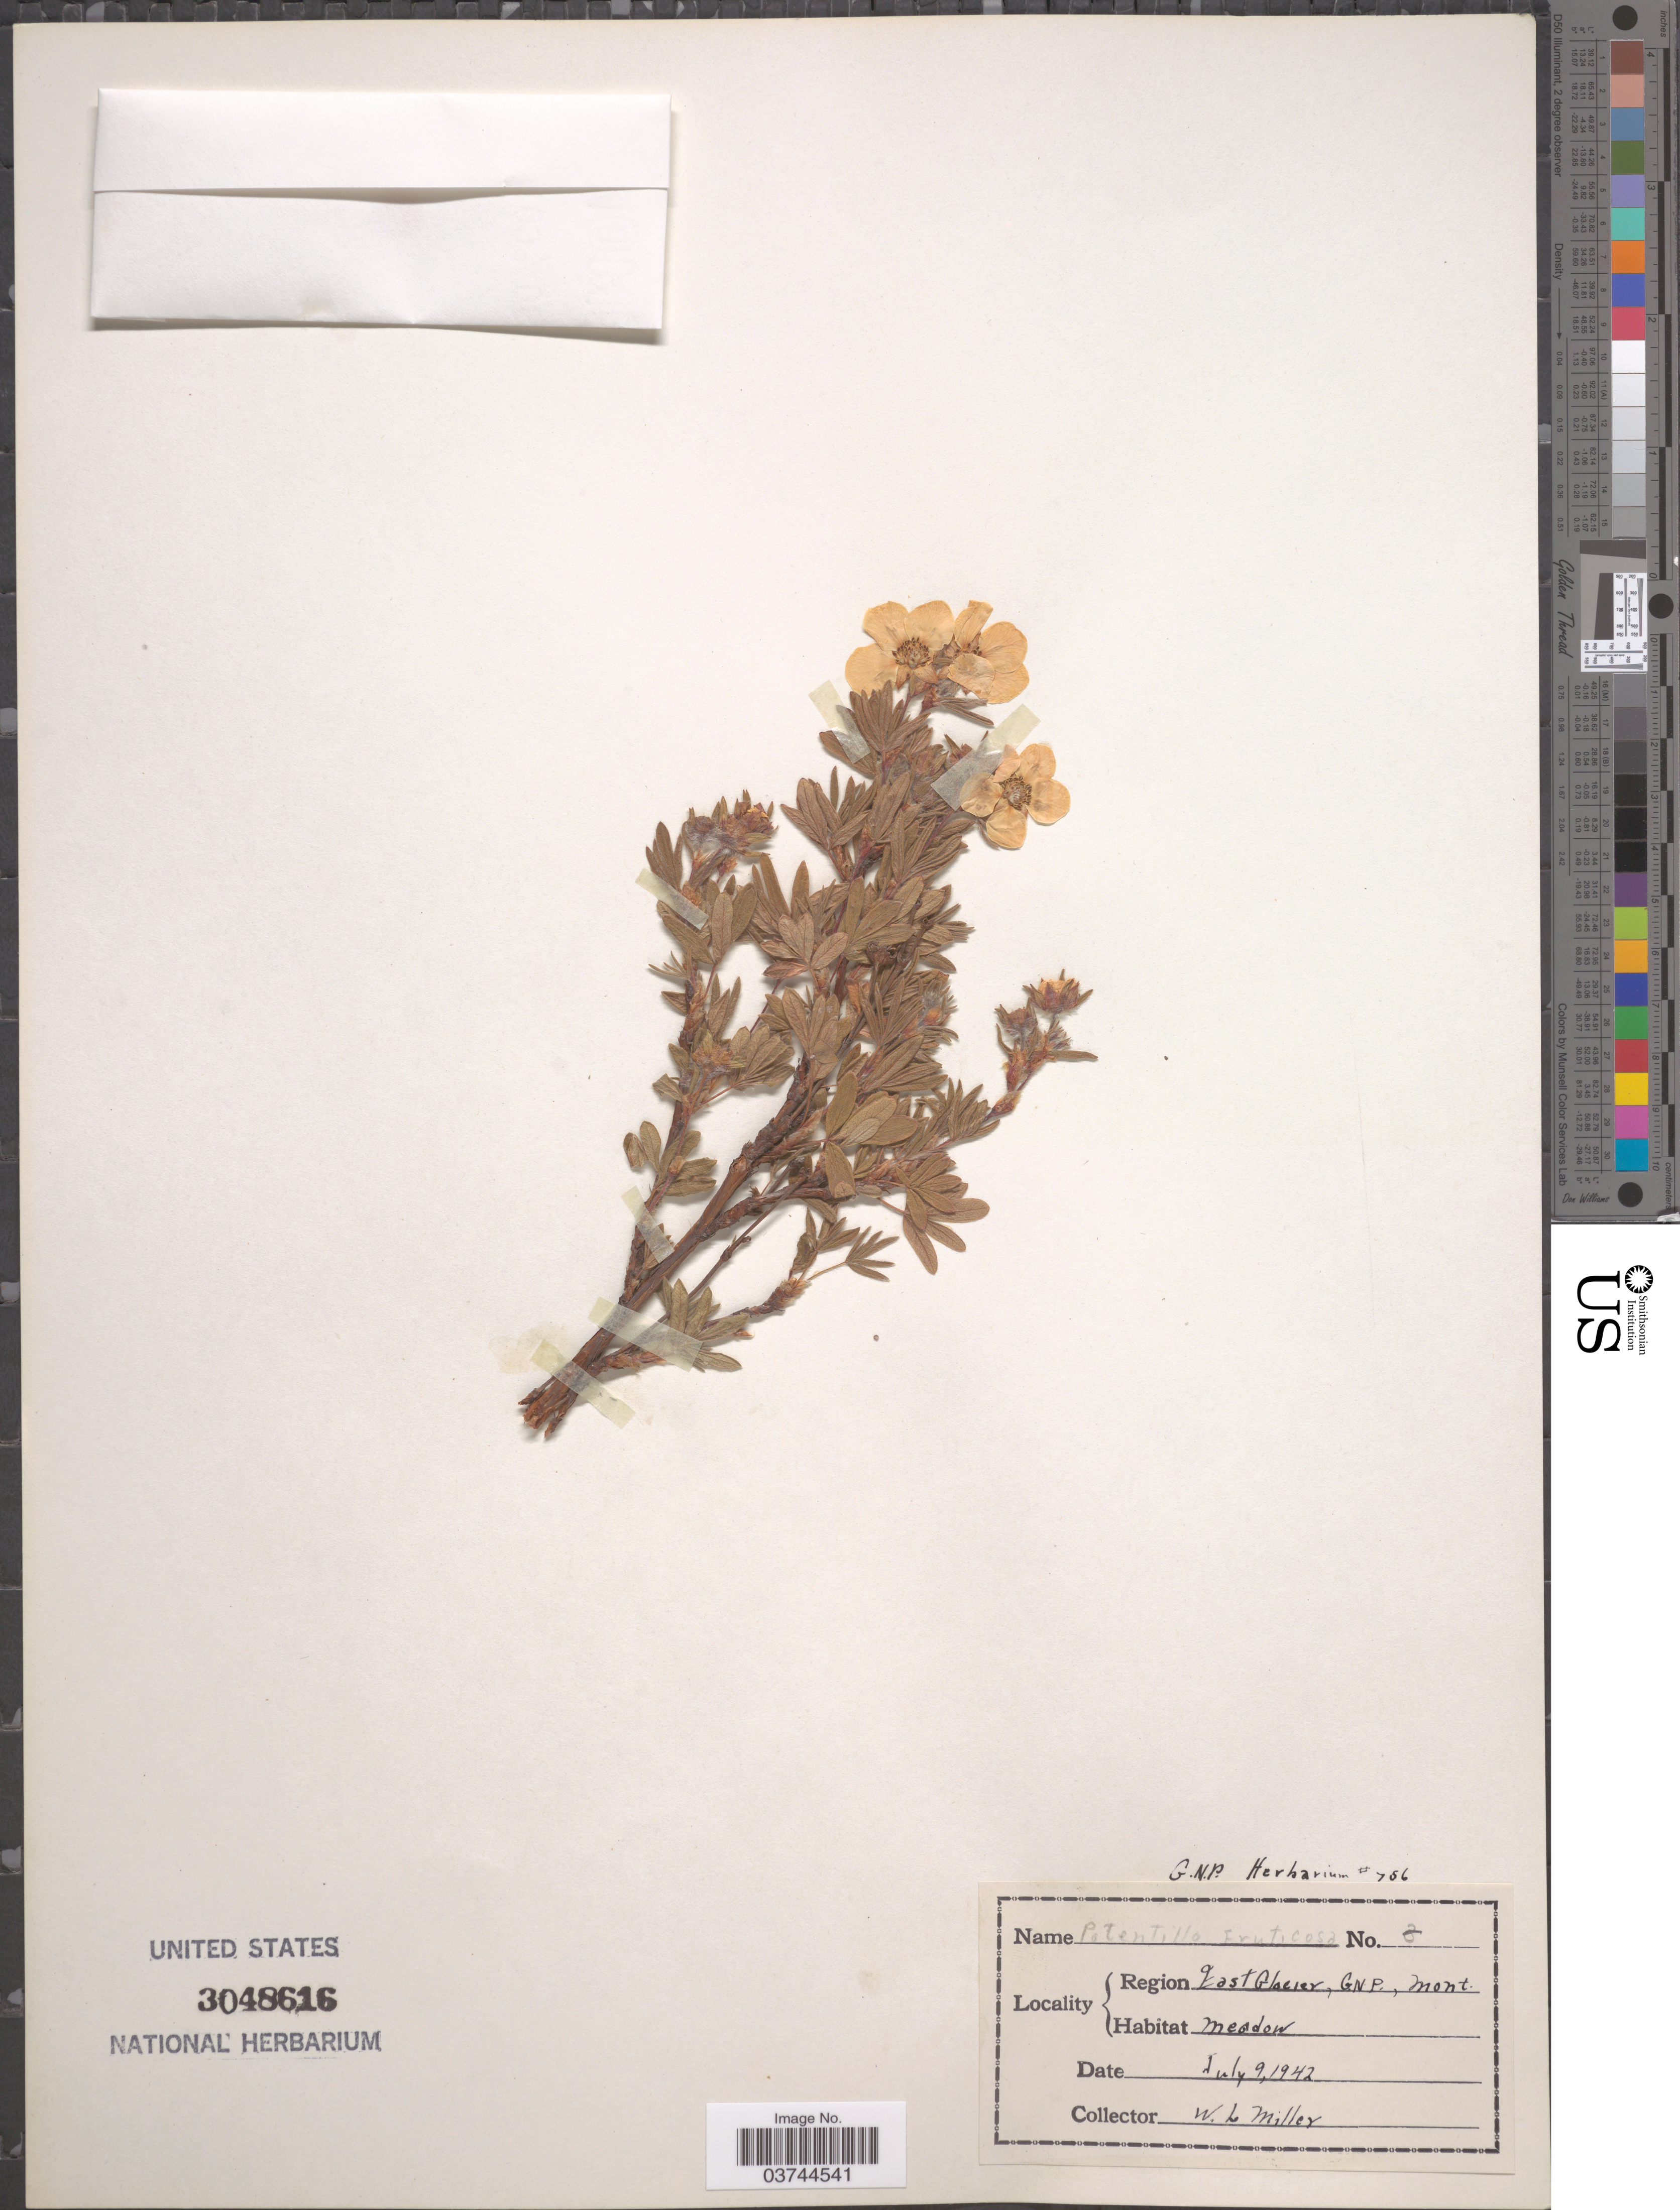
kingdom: Plantae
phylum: Tracheophyta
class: Magnoliopsida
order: Rosales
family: Rosaceae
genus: Dasiphora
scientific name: Dasiphora fruticosa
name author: (L.) Rydb.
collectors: W. Miller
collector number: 3*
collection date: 1942-07-09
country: United States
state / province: Montana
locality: Region East Glacier, G. N. P.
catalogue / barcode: US 3048616